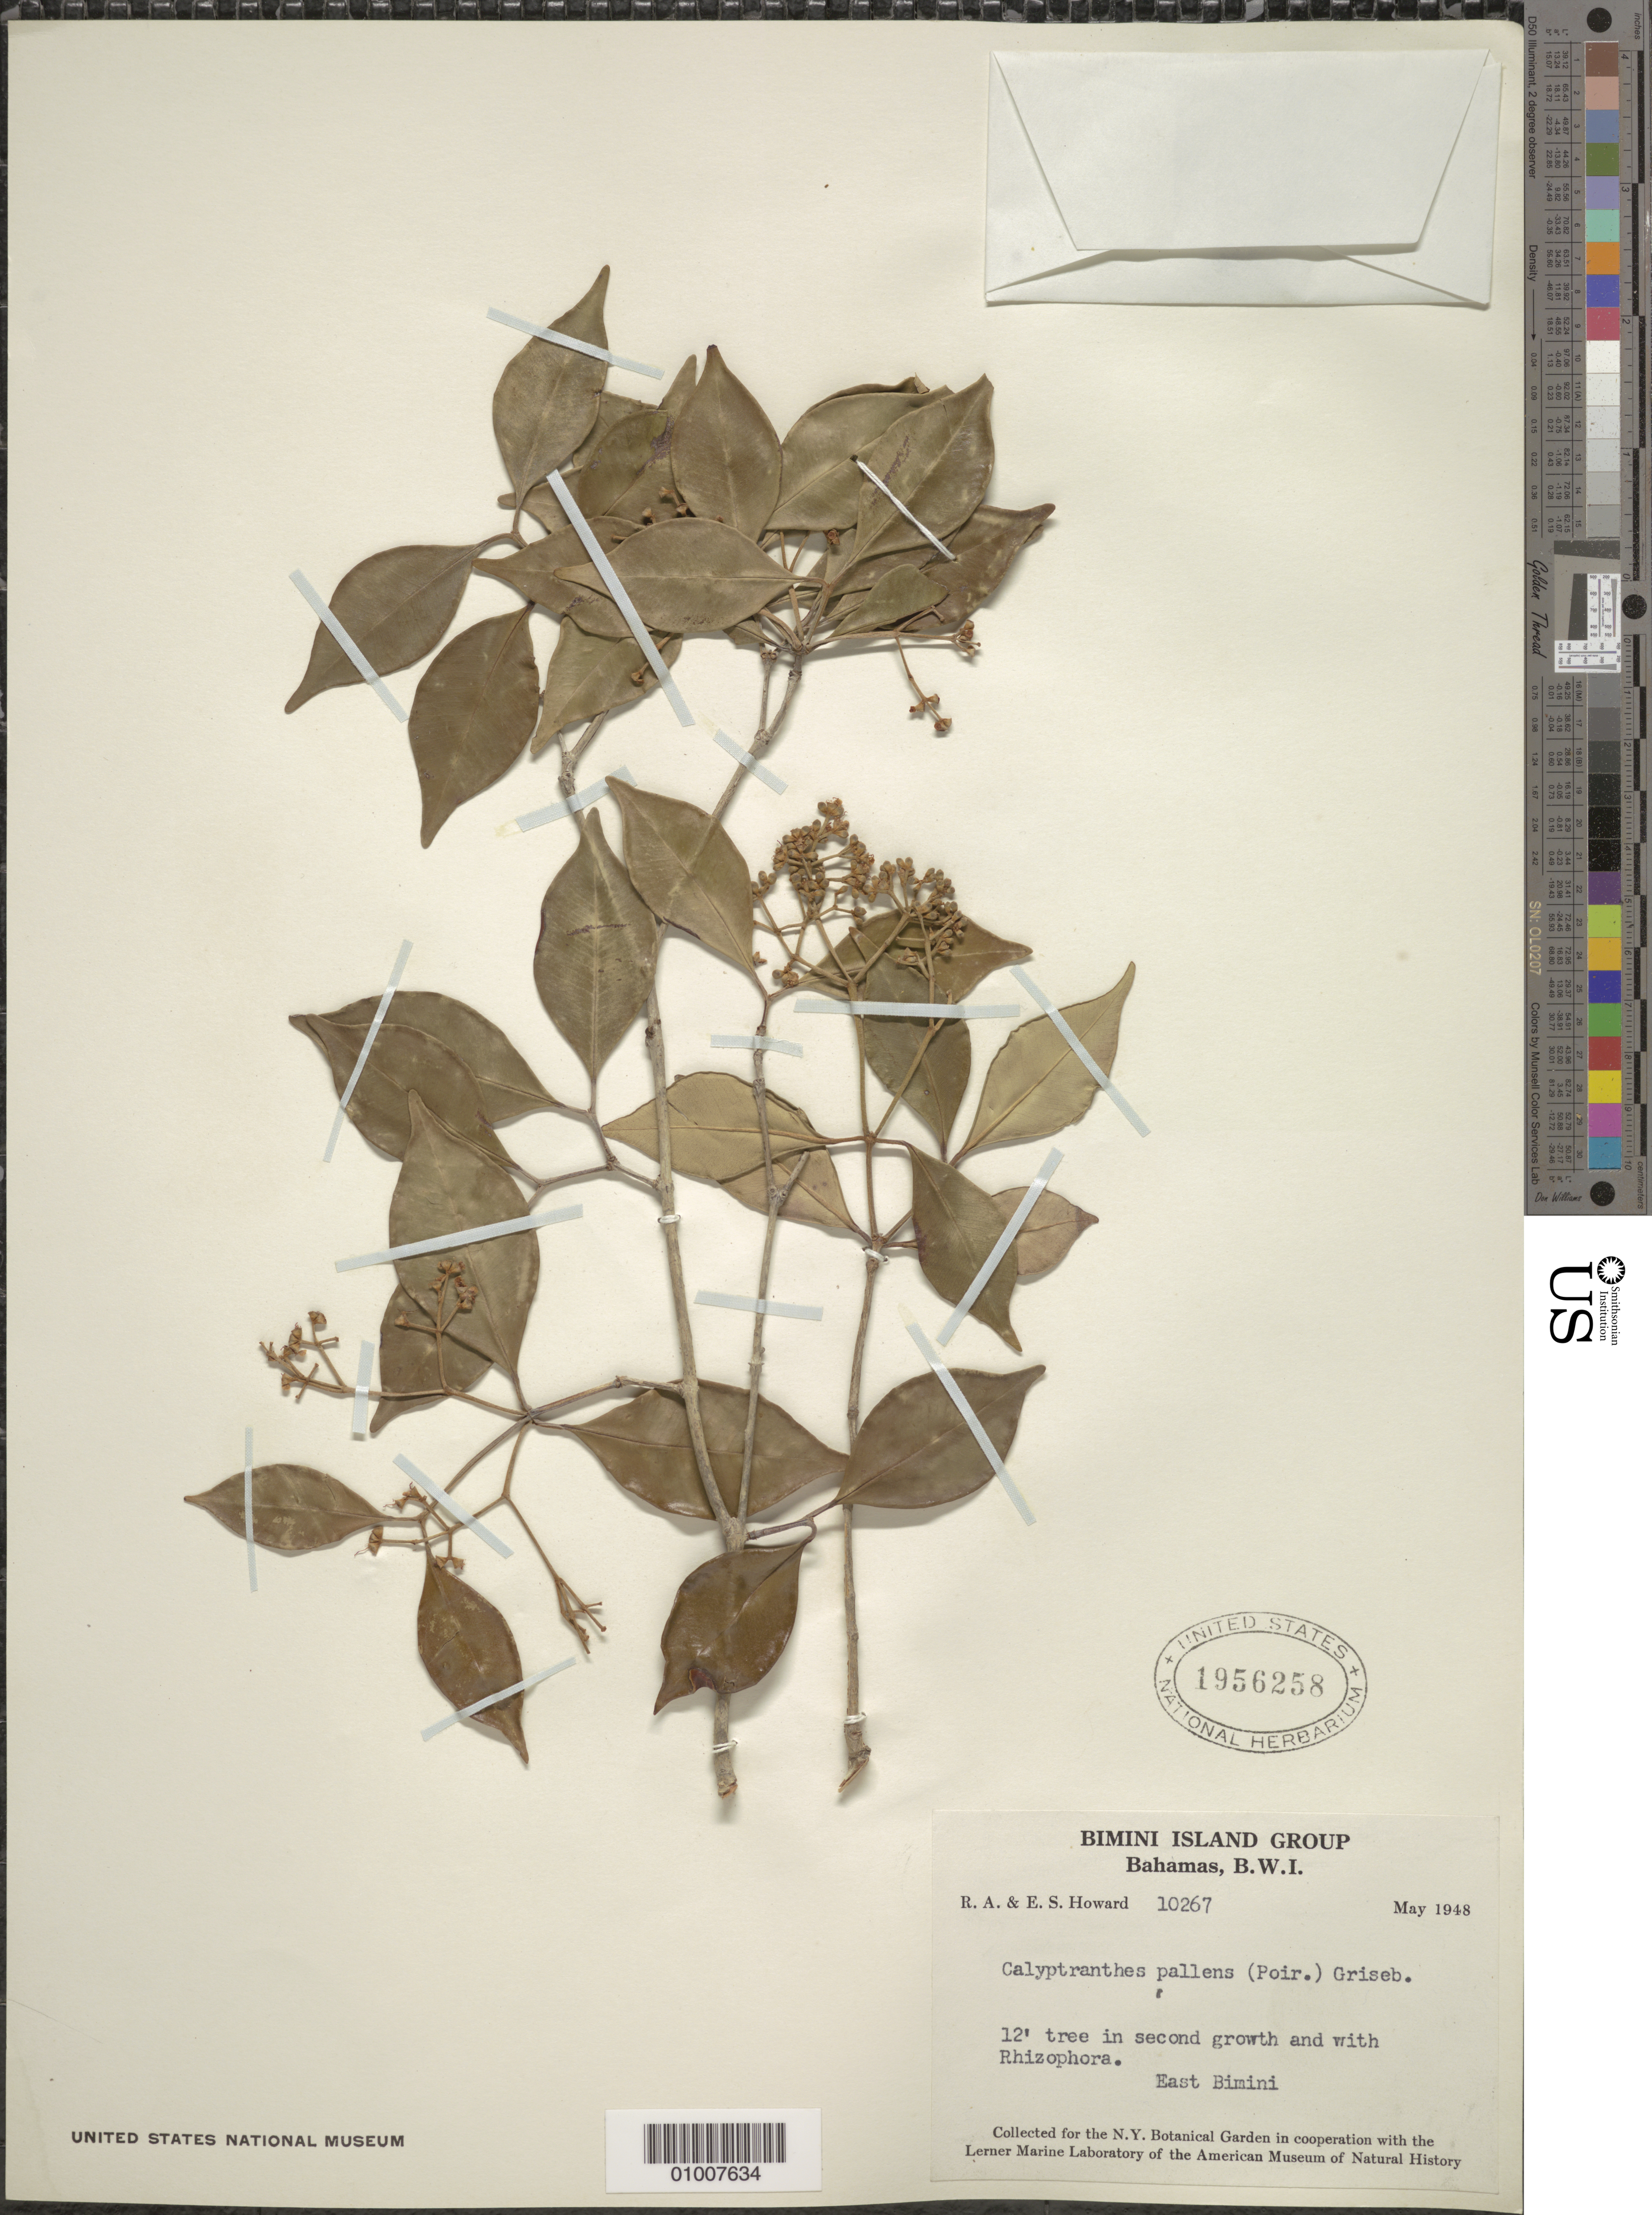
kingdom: Plantae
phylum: Tracheophyta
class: Magnoliopsida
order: Myrtales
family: Myrtaceae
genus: Myrcia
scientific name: Myrcia neopallens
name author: A.R. Lourenço & E. Lucas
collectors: R. A. Howard & E. S. Howard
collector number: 10267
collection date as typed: May 1948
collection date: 1948-05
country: Bahamas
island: Bimini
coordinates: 0 N, 0 E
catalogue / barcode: US 1956258